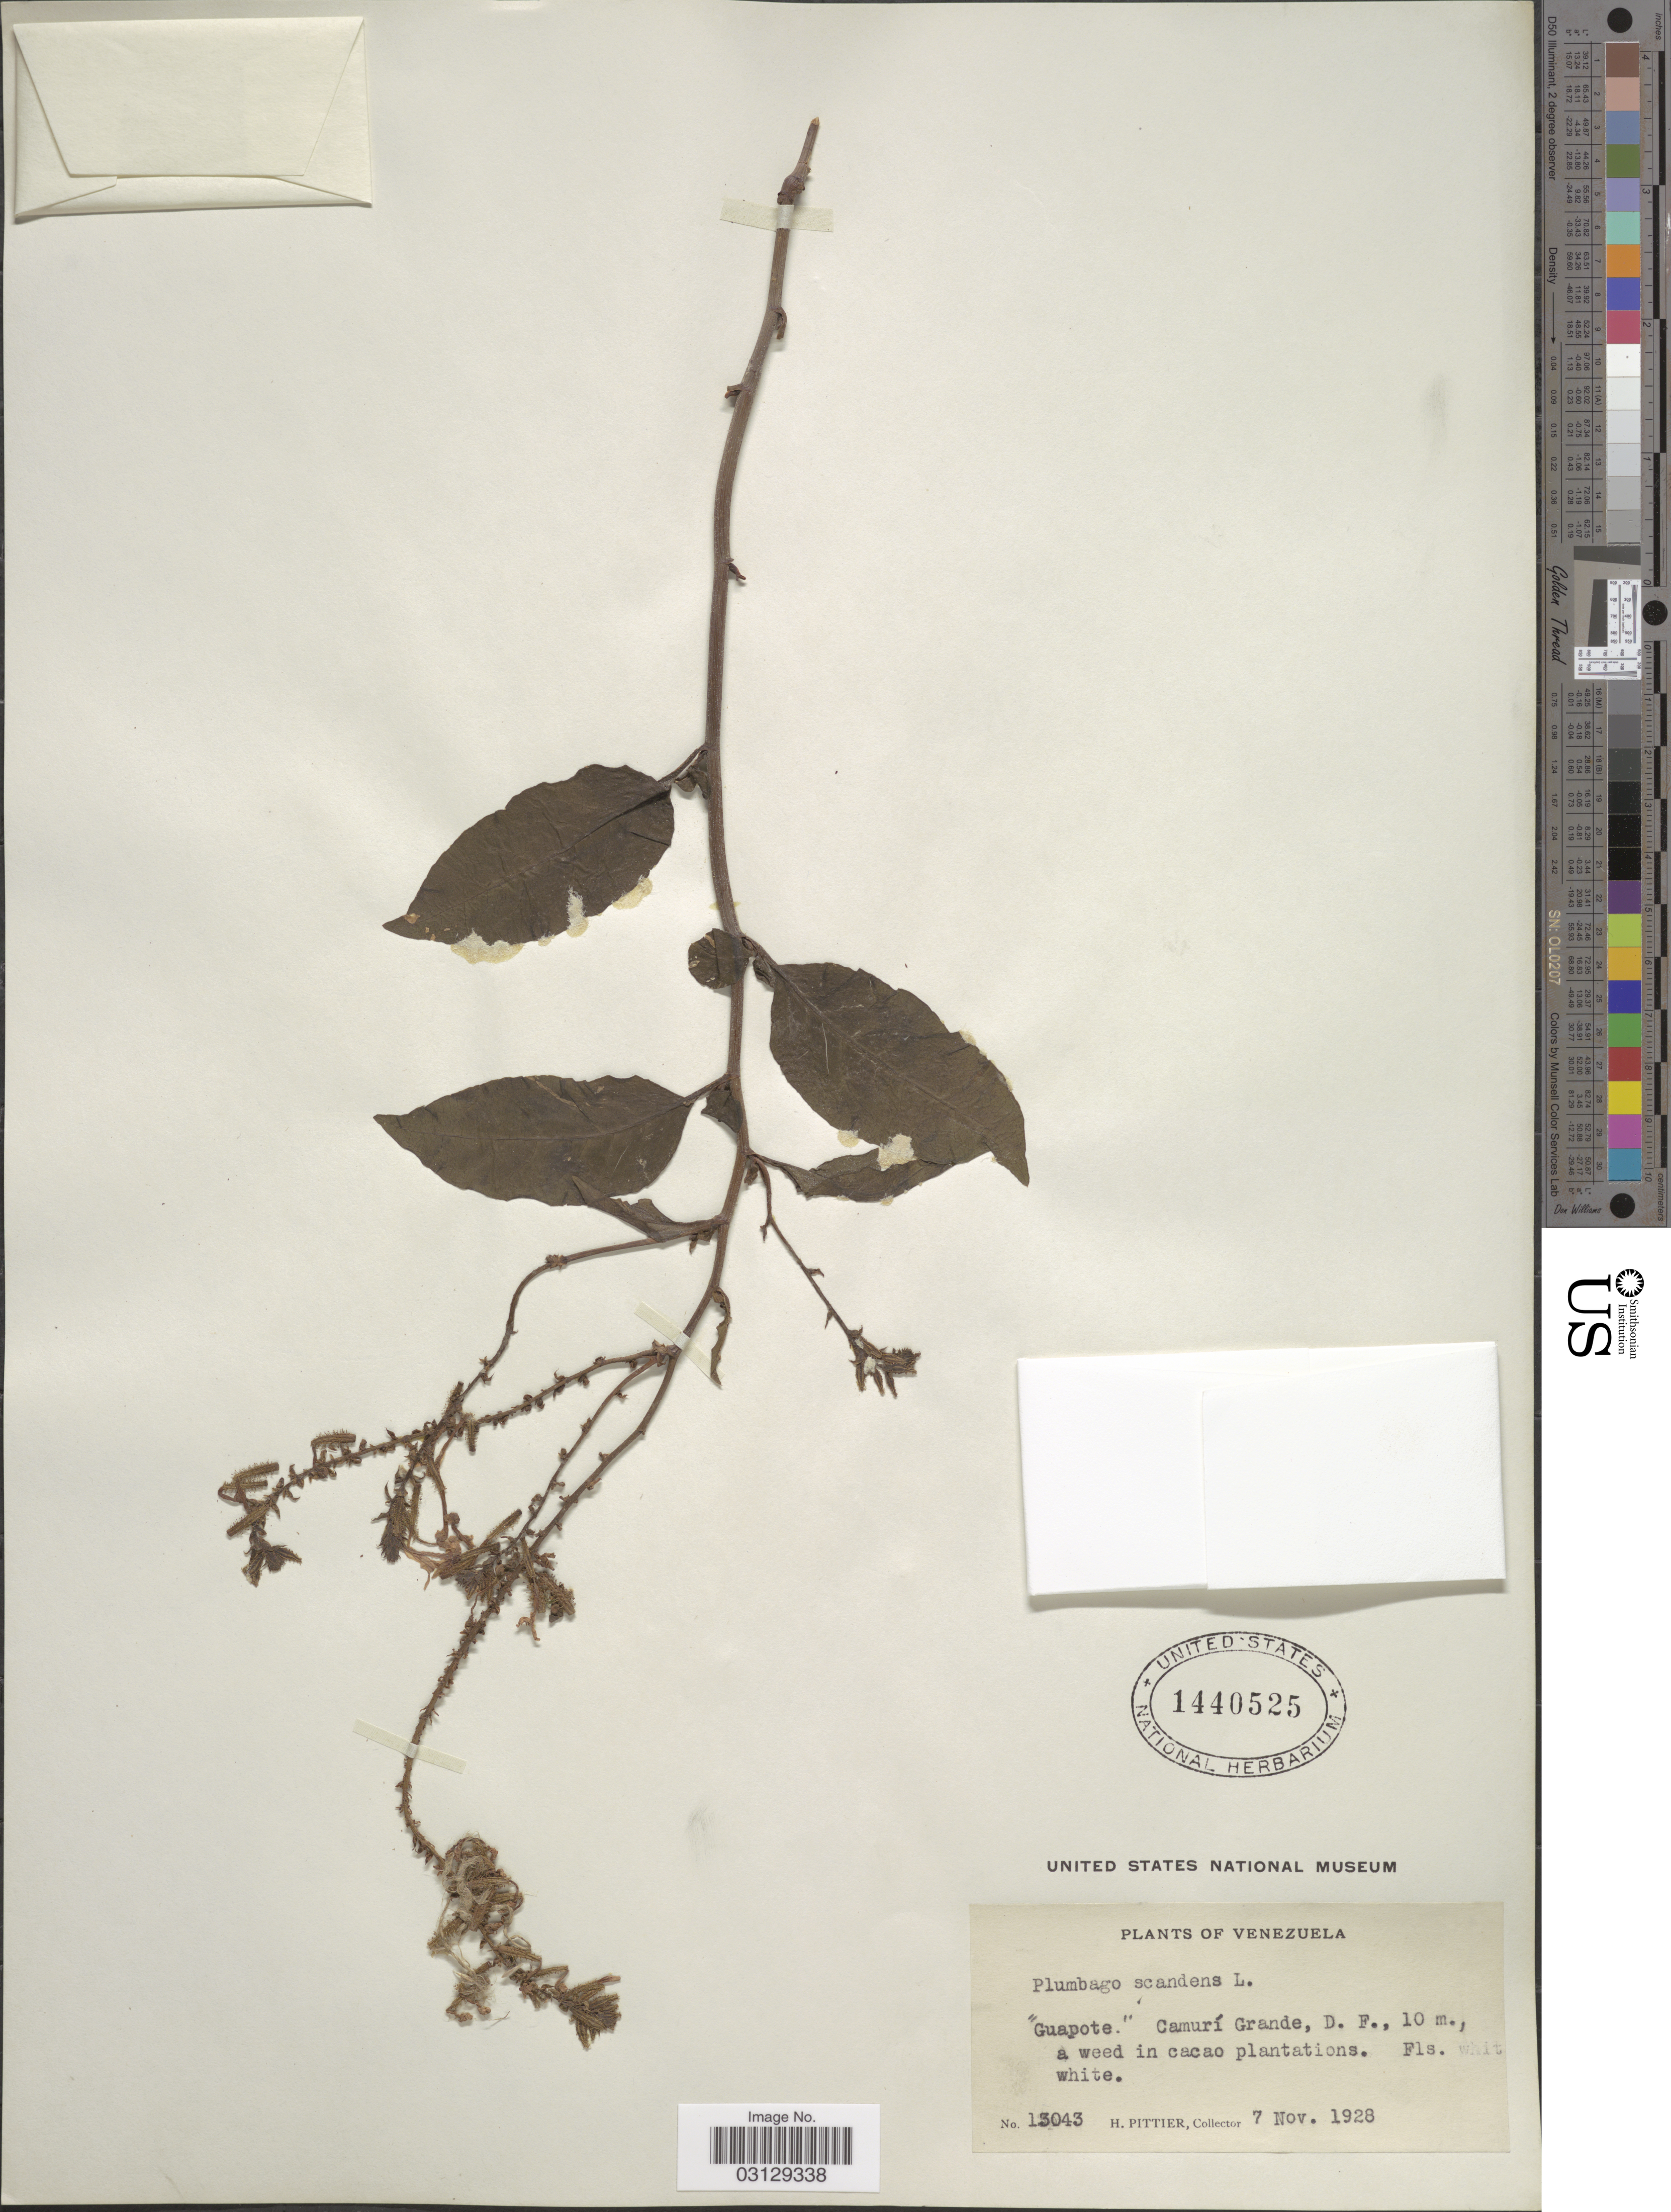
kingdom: Plantae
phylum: Tracheophyta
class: Magnoliopsida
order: Caryophyllales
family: Plumbaginaceae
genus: Plumbago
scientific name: Plumbago scandens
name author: L.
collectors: H. F. Pittier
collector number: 13043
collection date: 1928-11-07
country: Venezuela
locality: Guapote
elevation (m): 10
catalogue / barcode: US 1440525